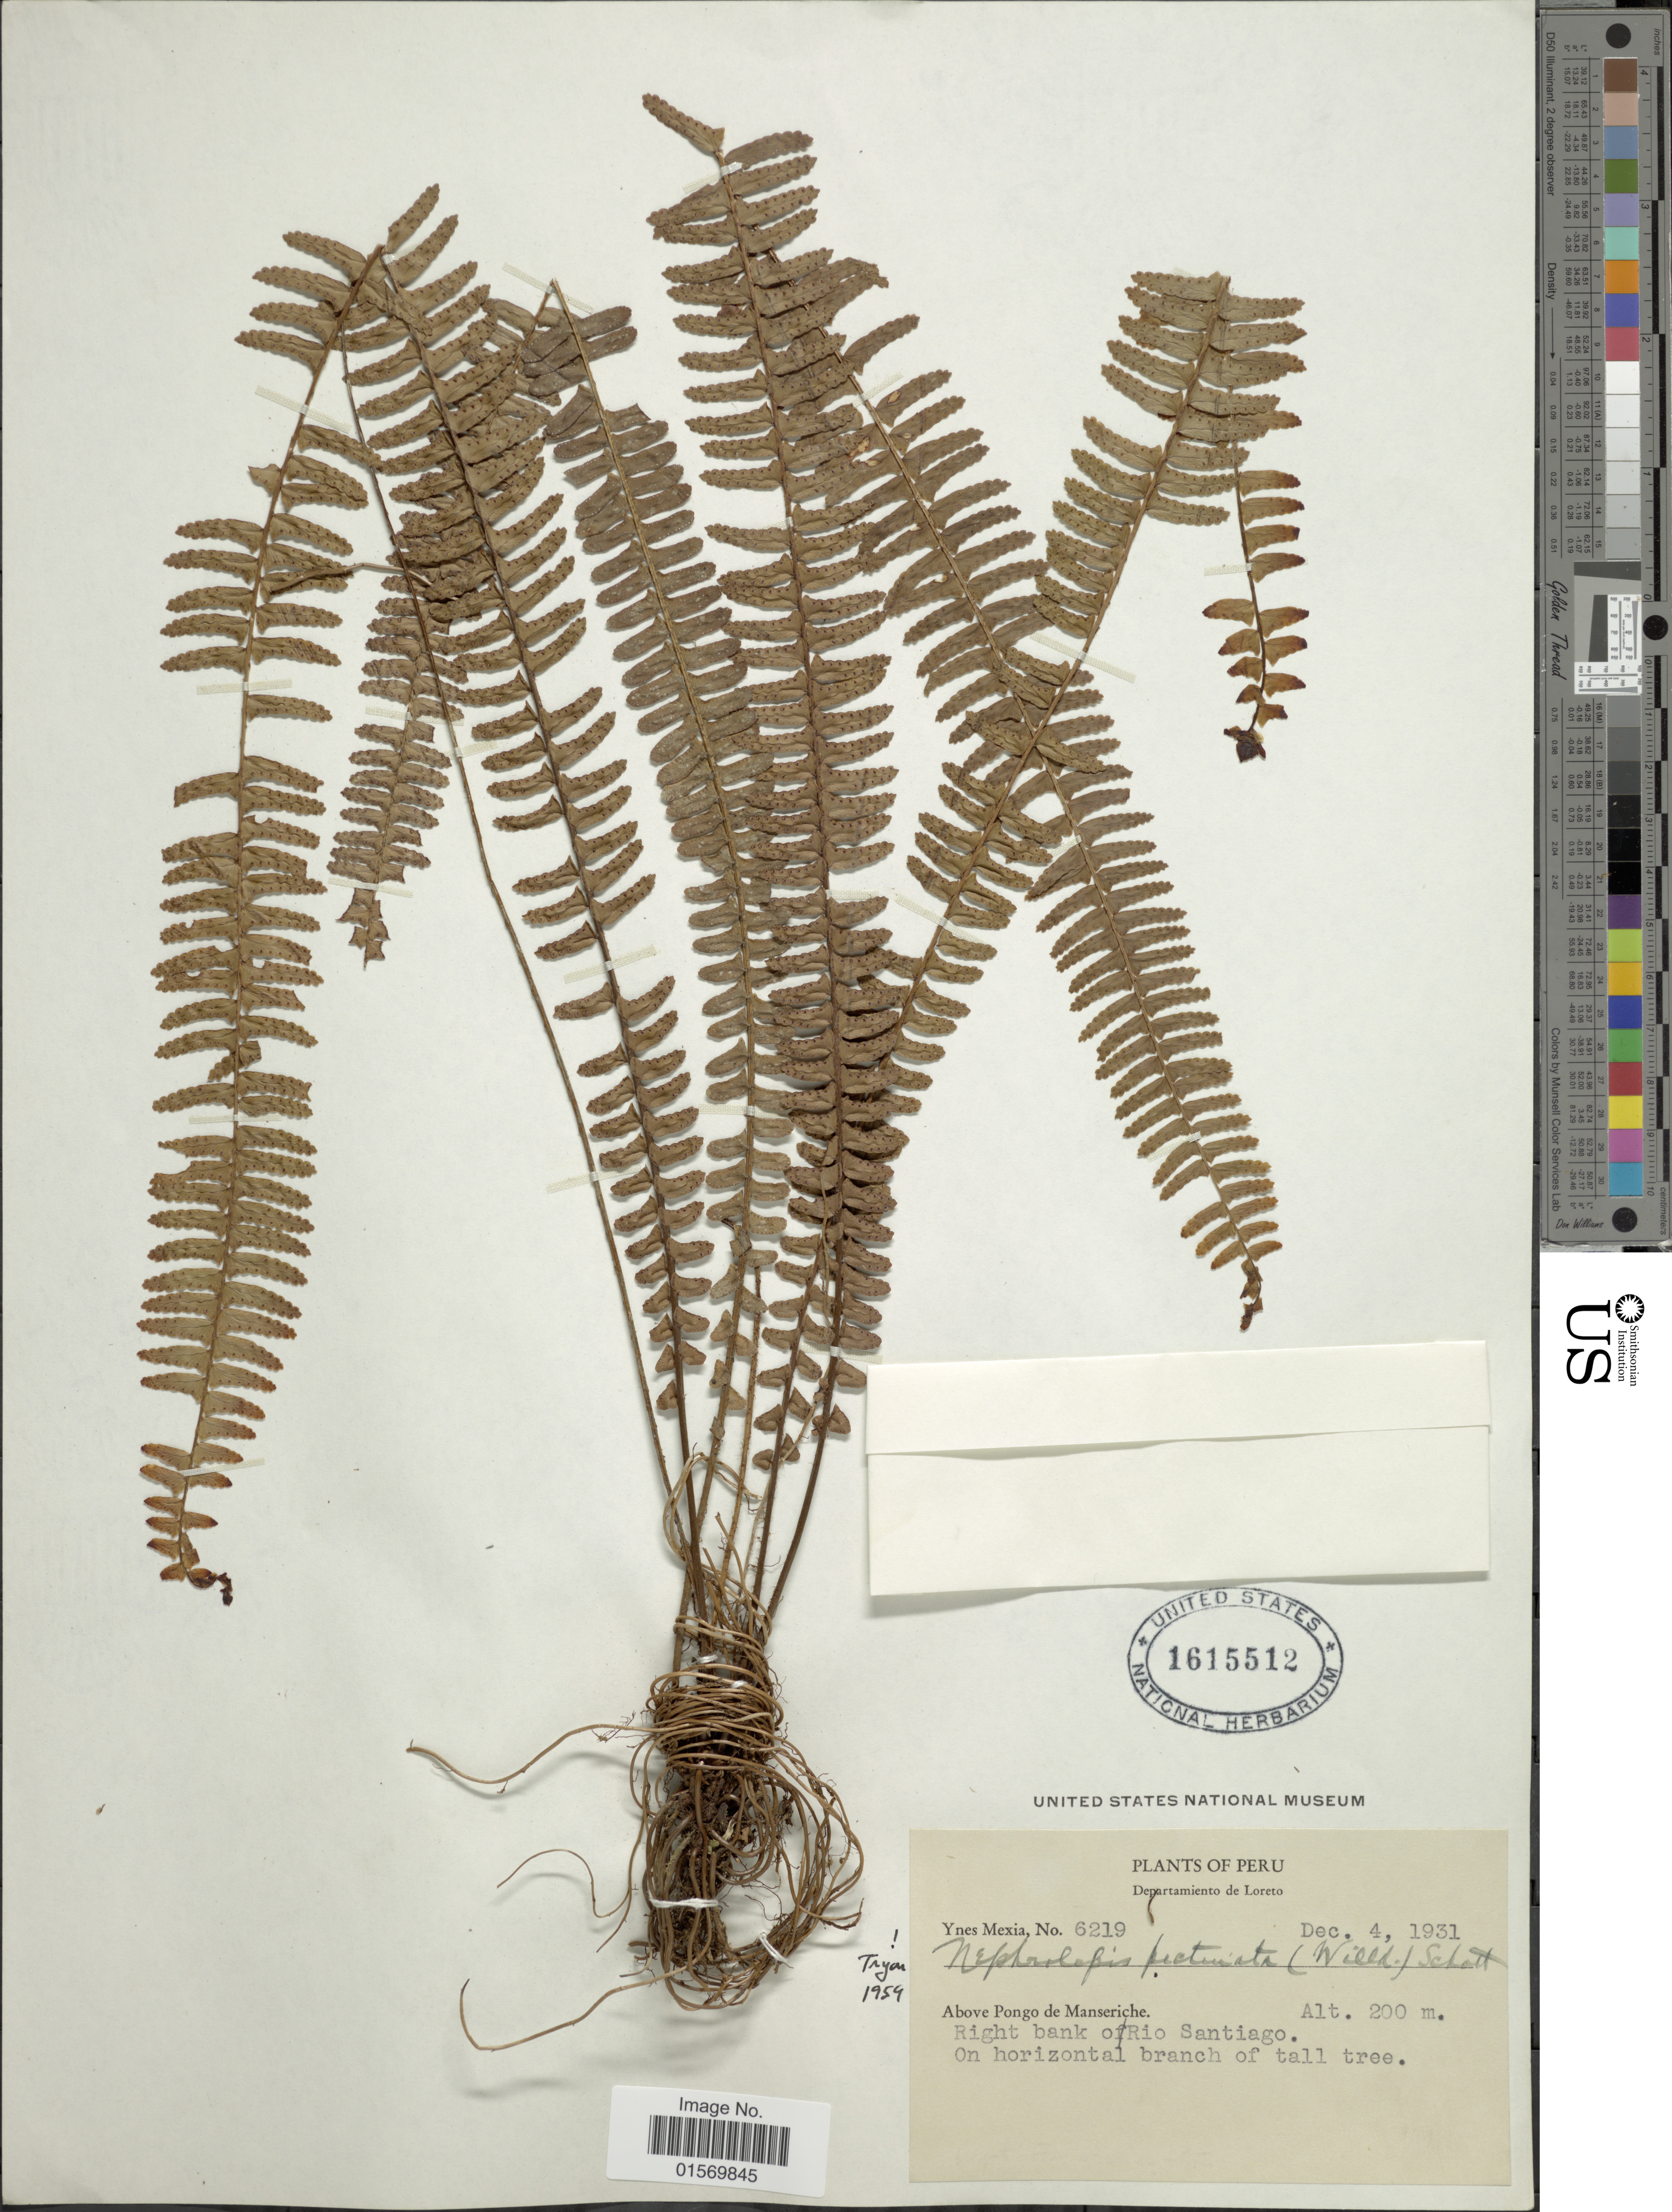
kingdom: Plantae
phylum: Tracheophyta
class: Polypodiopsida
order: Polypodiales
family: Nephrolepidaceae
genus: Nephrolepis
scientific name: Nephrolepis pectinata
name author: (Willd.) Schott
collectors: Y. Mexia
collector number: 6219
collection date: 1931-12-04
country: Peru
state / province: Loreto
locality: Above Pongo de Manseriche, right bank of Rio Santiago, on horizontal branch of tall tree.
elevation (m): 200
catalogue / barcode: US 1615512